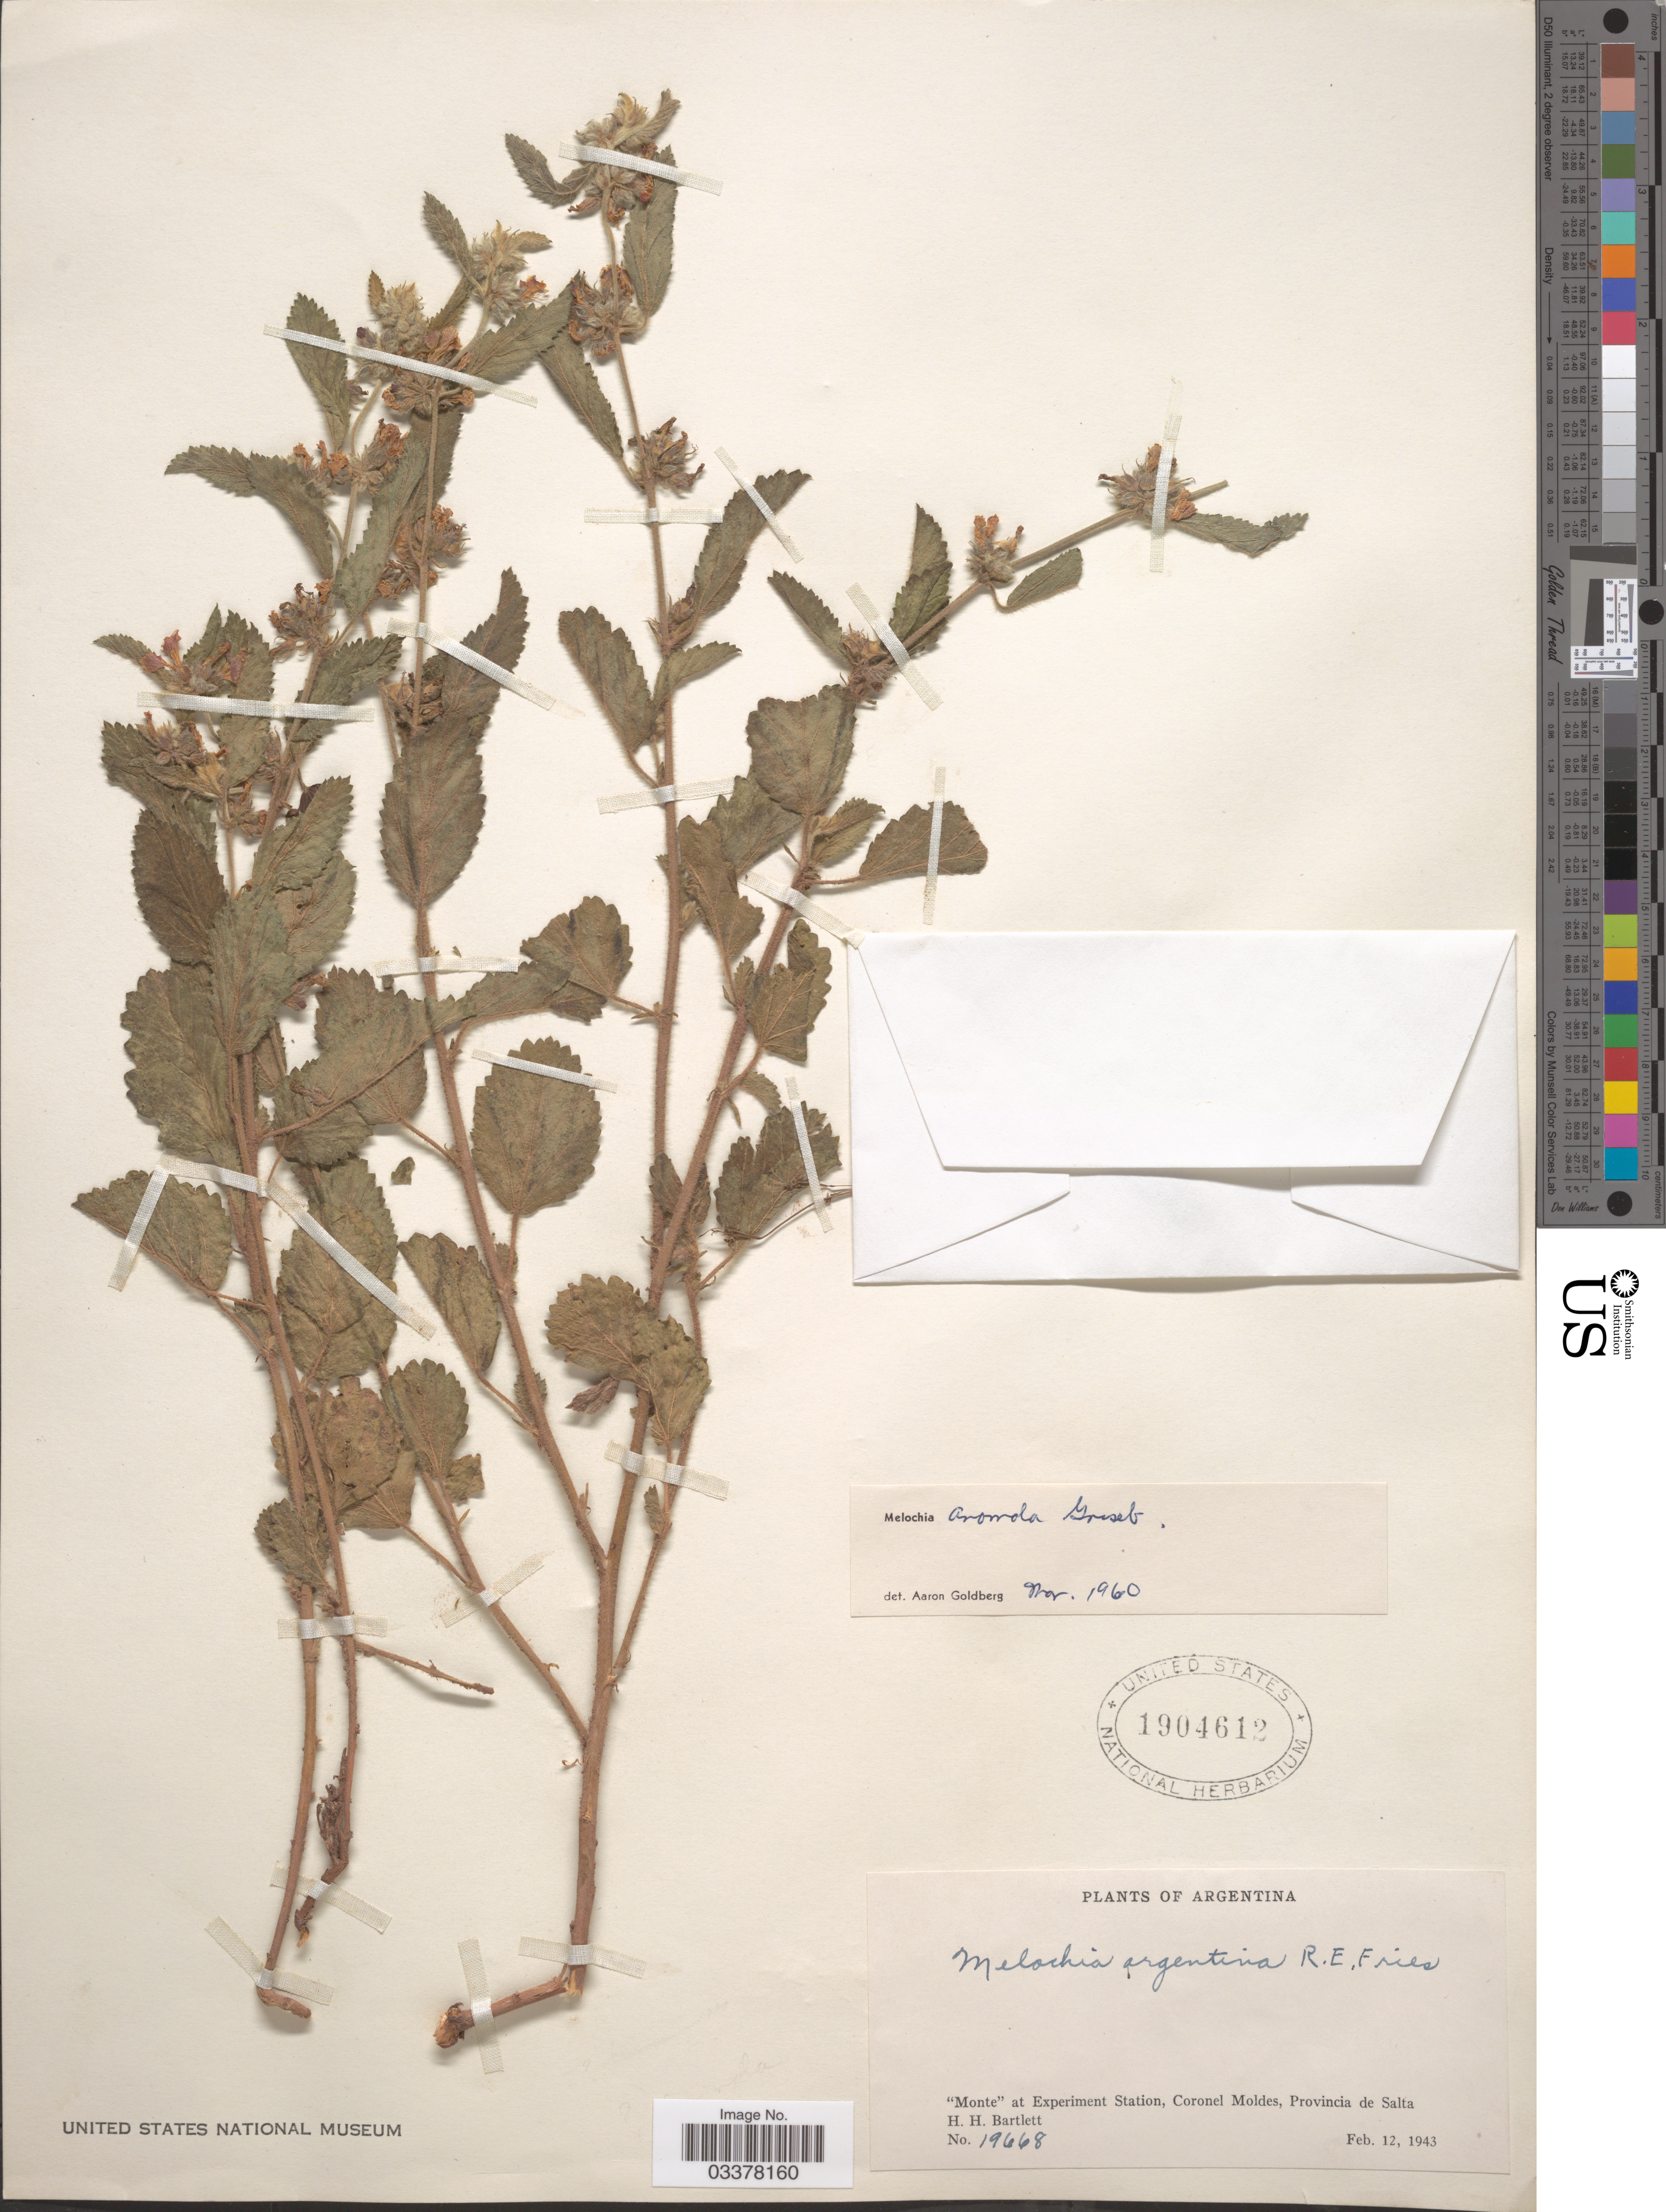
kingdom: Plantae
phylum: Tracheophyta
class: Magnoliopsida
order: Malvales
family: Malvaceae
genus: Melochia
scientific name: Melochia anomala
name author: Griseb.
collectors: H. H. Bartlett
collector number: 19668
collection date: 1943-02-12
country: Argentina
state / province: Salta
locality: Monte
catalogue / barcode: US 1904612